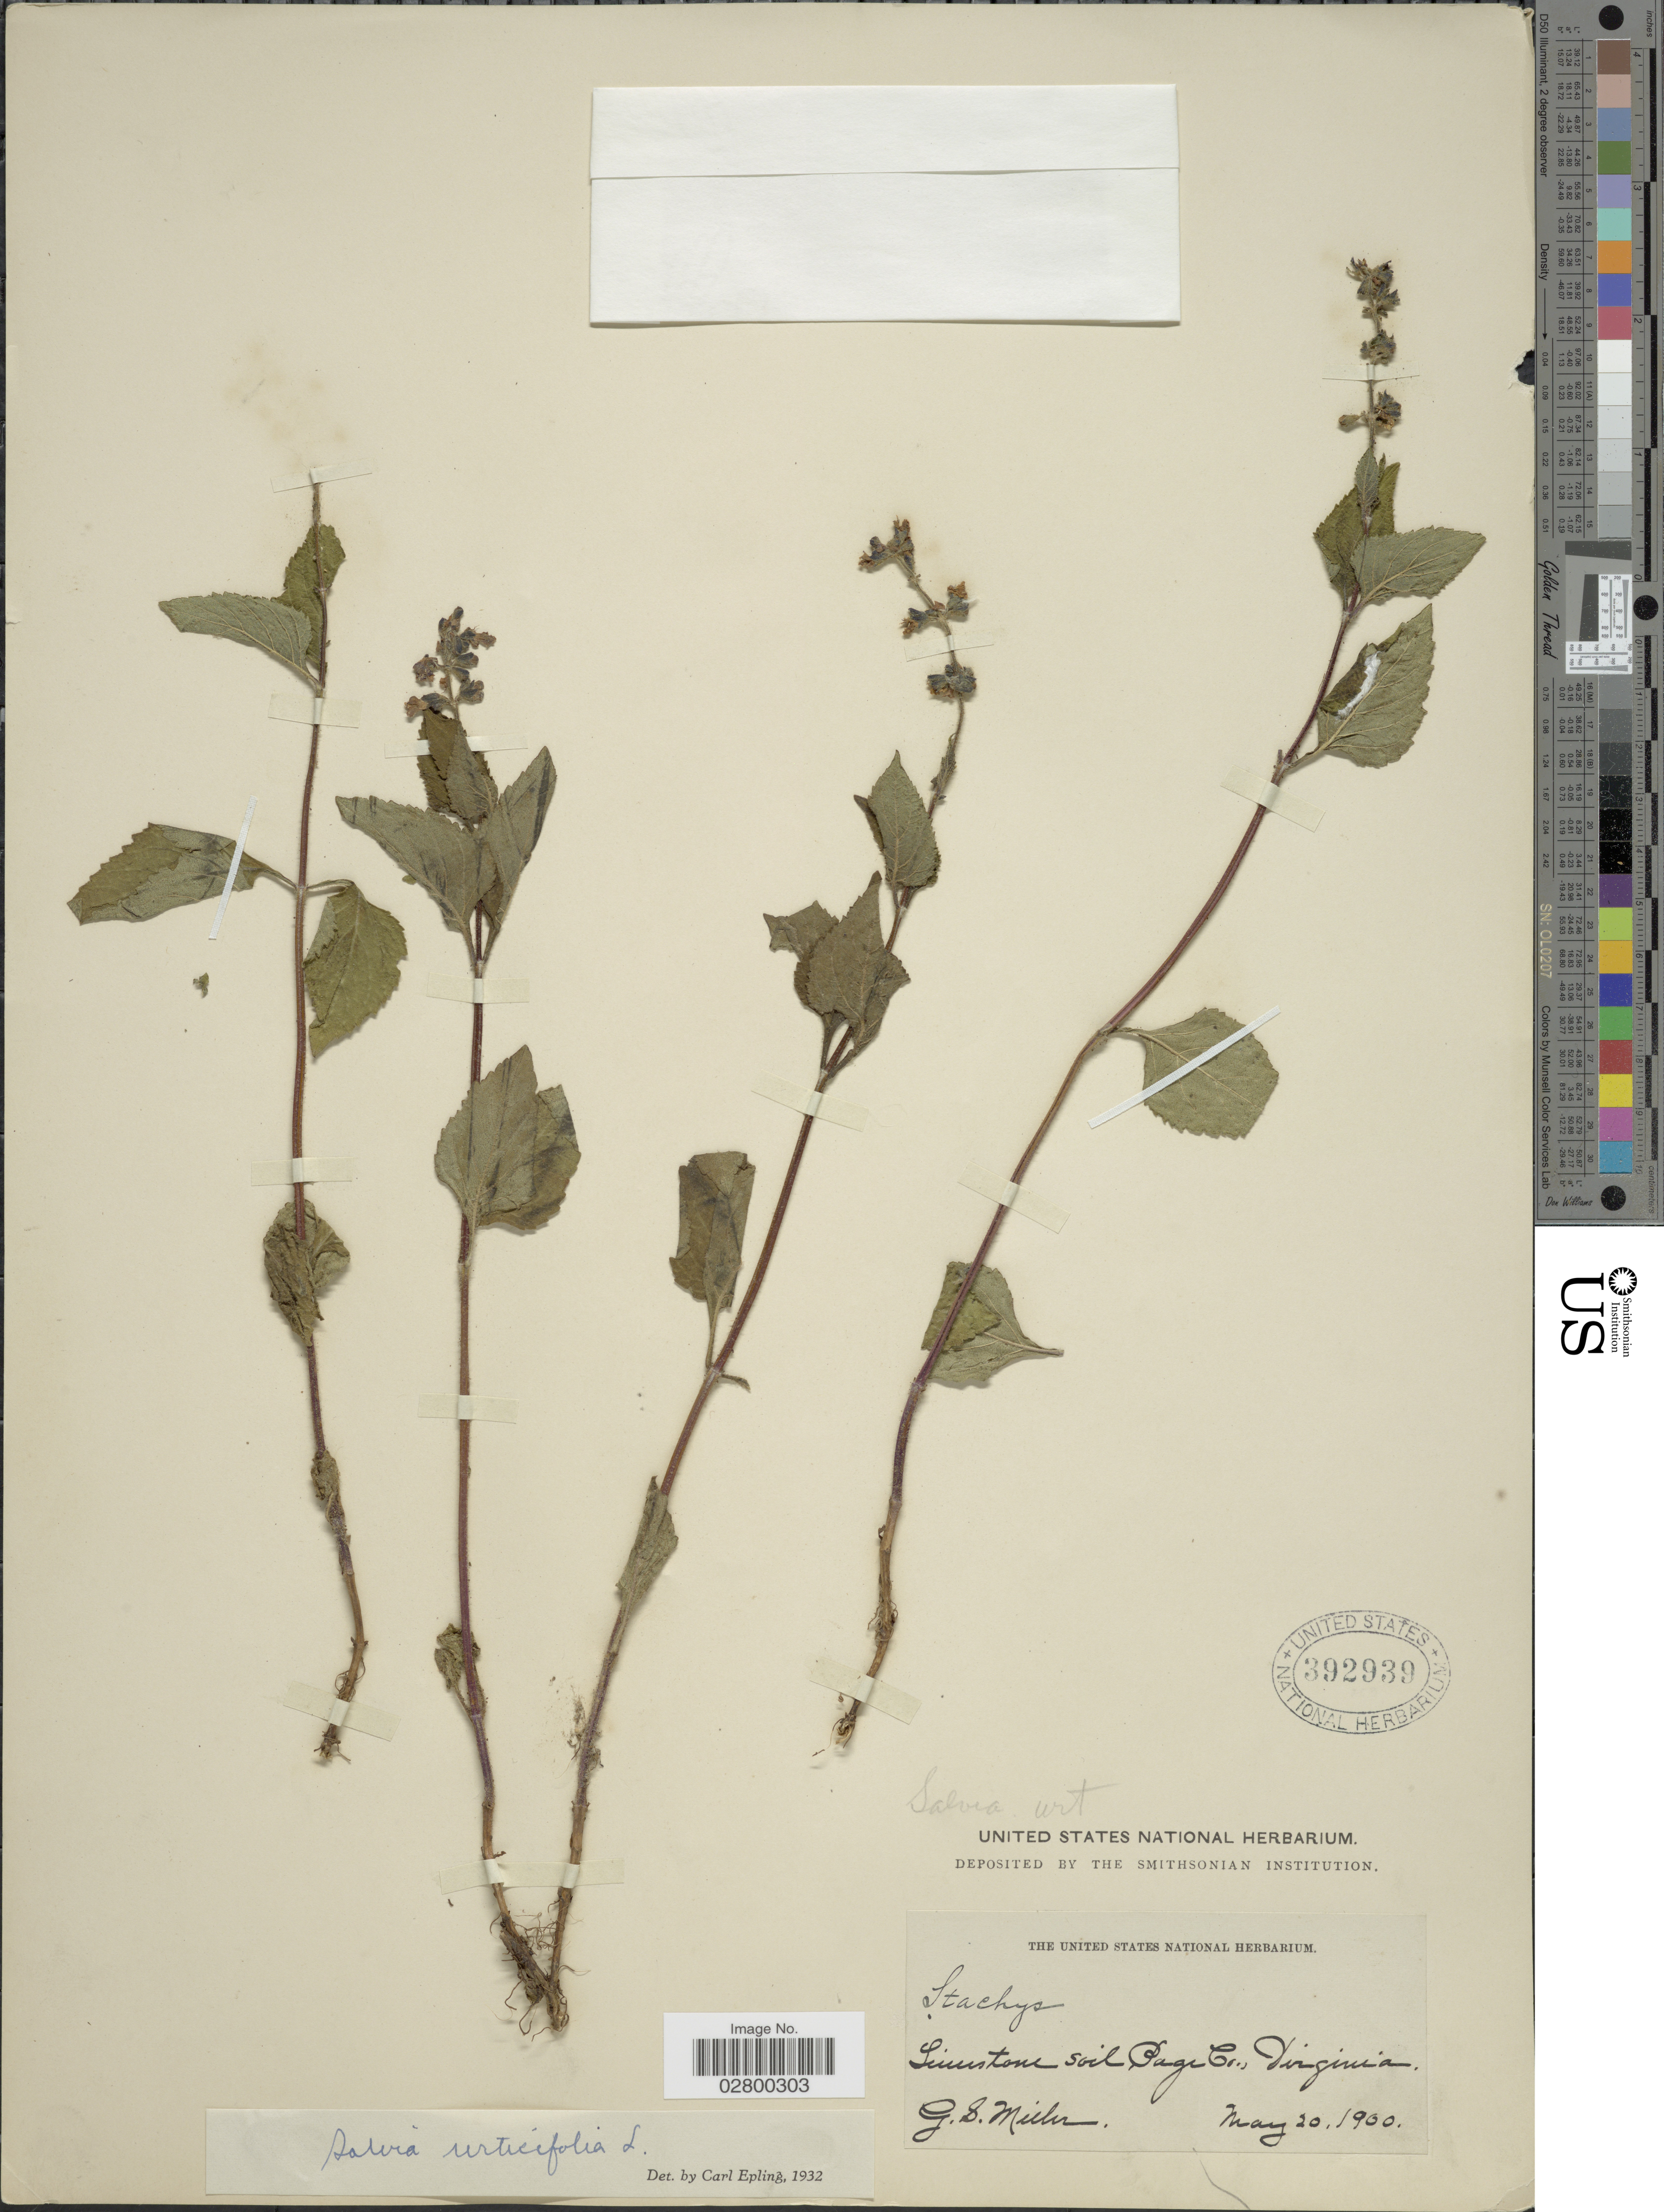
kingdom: Plantae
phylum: Tracheophyta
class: Magnoliopsida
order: Lamiales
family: Lamiaceae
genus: Salvia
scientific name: Salvia urticifolia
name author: L.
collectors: G. S. Miller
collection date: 1900-05-20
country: United States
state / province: Virginia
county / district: Page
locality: Limestone soil, Page Co., Virginia.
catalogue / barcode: US 392939